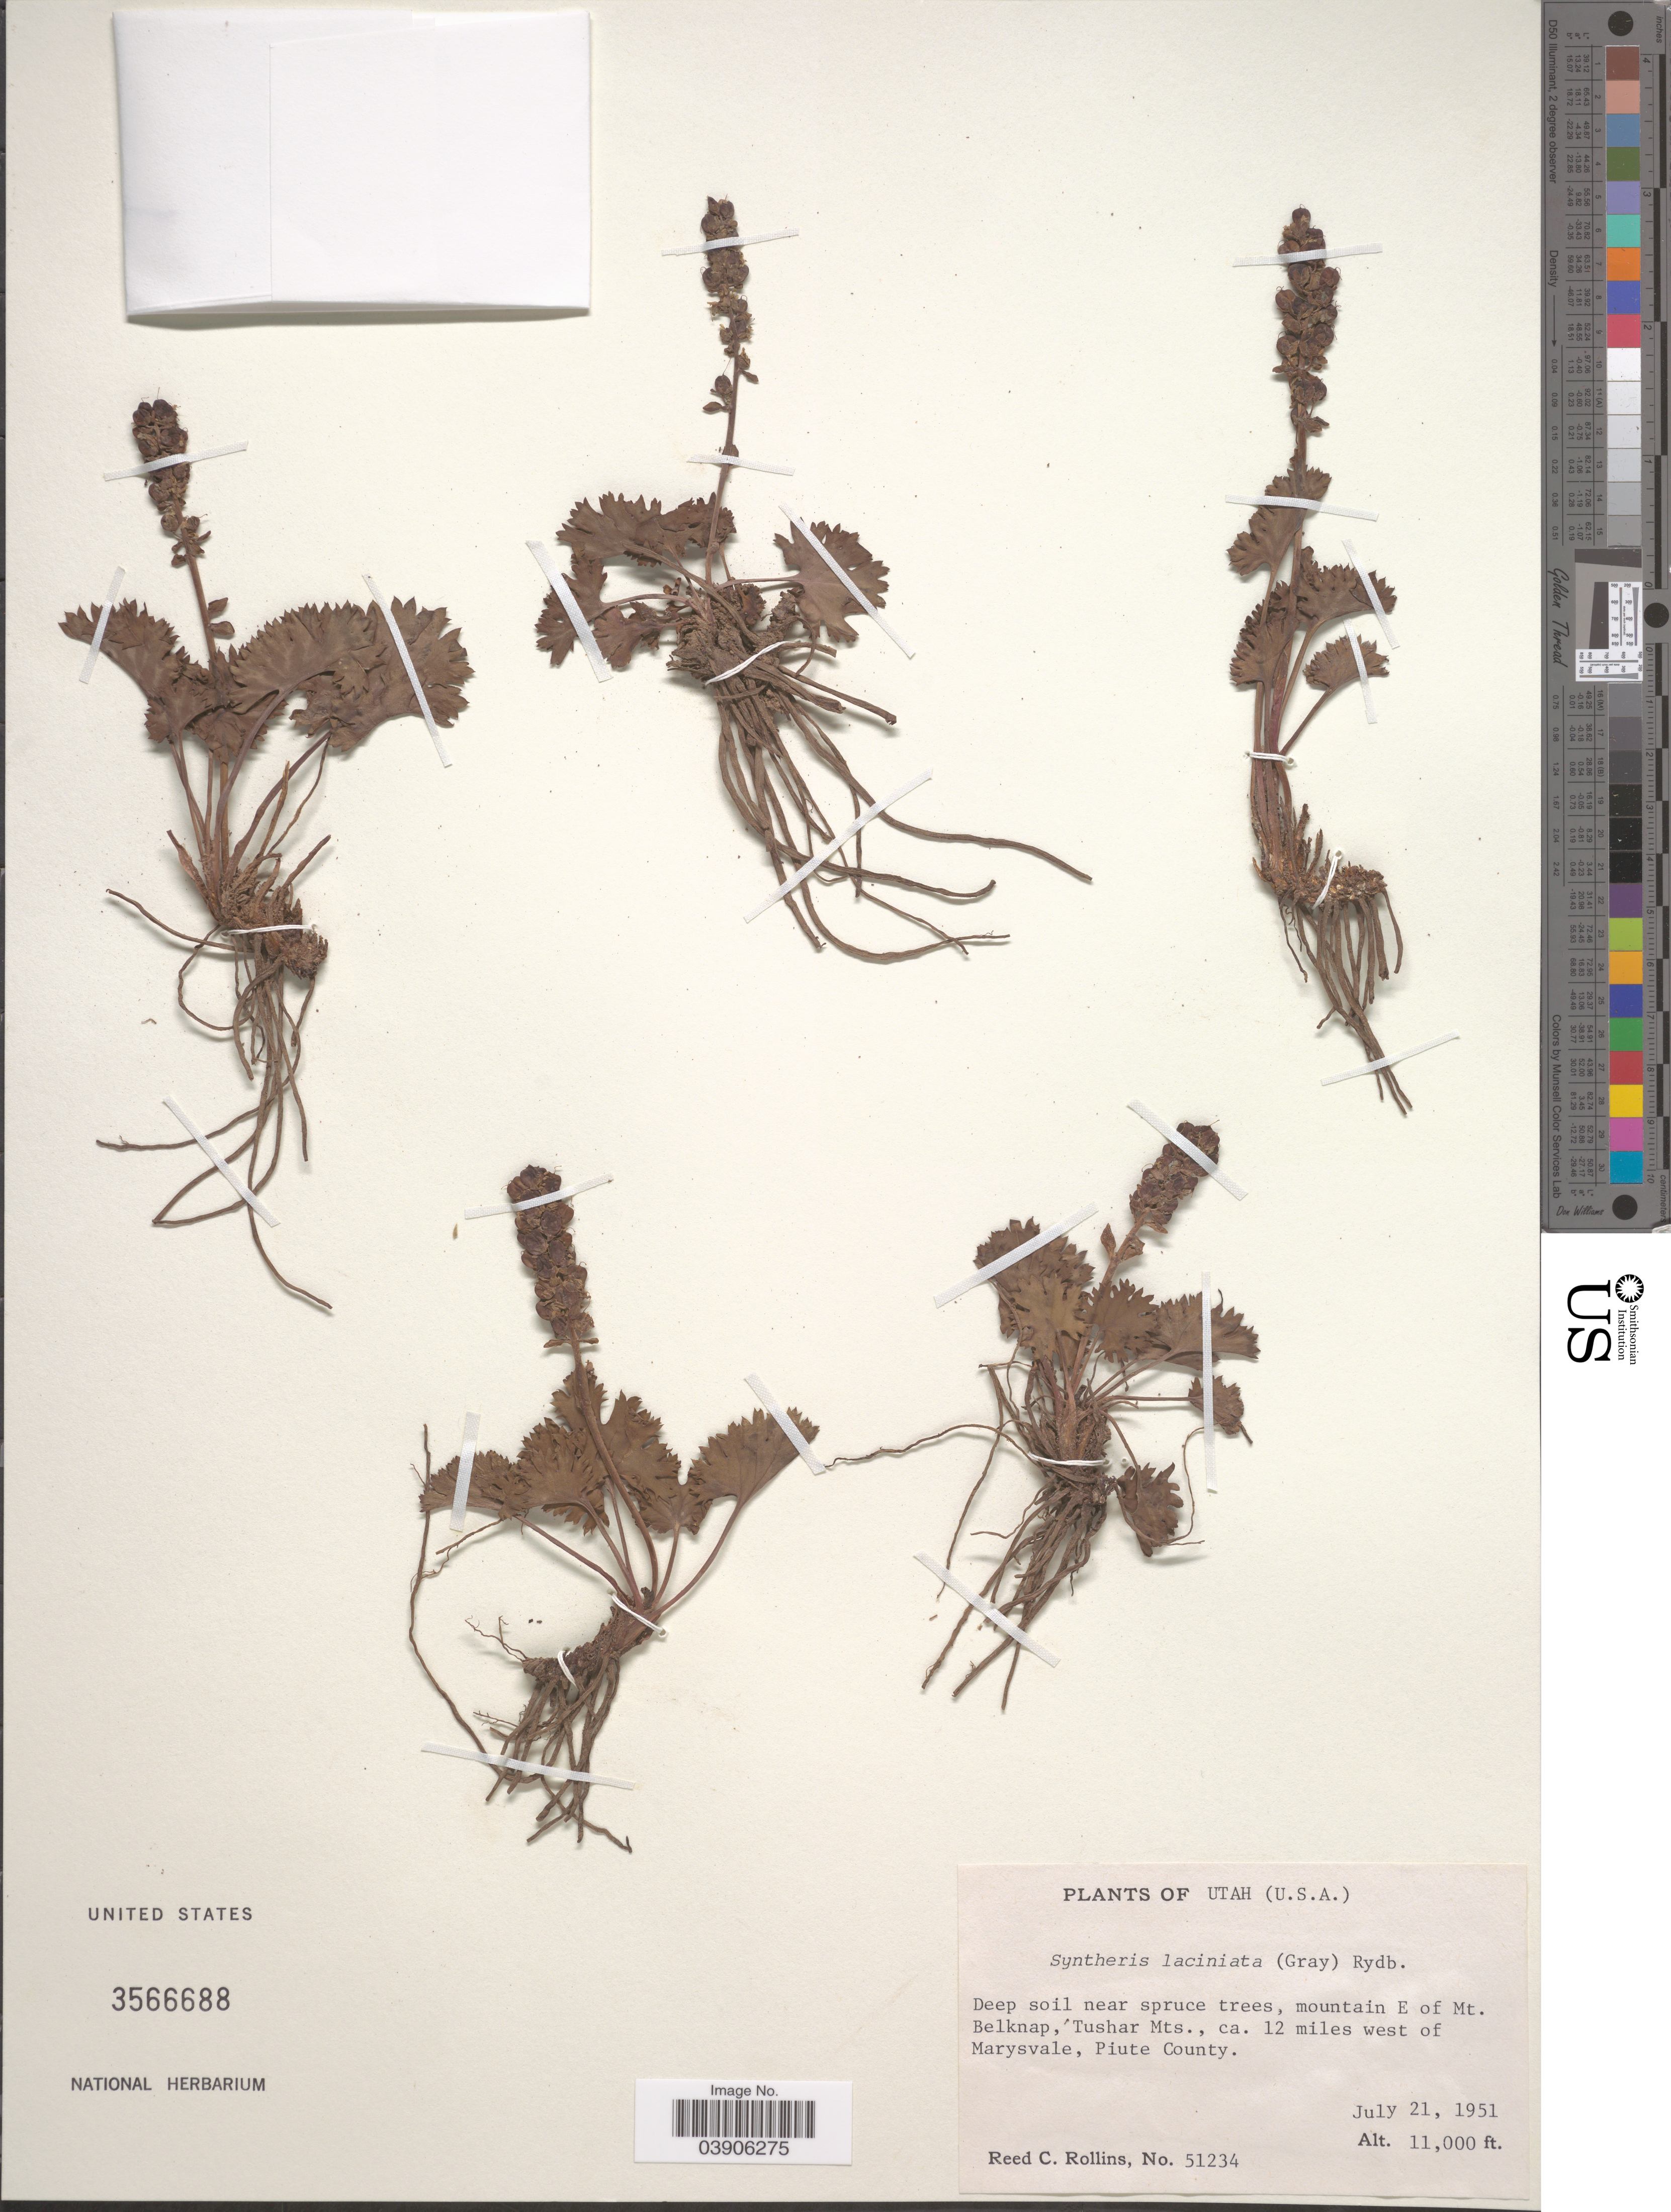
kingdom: Plantae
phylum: Tracheophyta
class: Magnoliopsida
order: Lamiales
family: Plantaginaceae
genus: Synthyris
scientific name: Synthyris laciniata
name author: (A. Gray) Rydb.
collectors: R. C. Rollins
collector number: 51234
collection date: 1951-07-21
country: United States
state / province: Utah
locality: Mountain E of Mt. Belknap, Tushar Mts., ca. 12 miles west of Marysvale, Piute County.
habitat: deep soil near spruce trees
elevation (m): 3353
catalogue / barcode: US 3566688